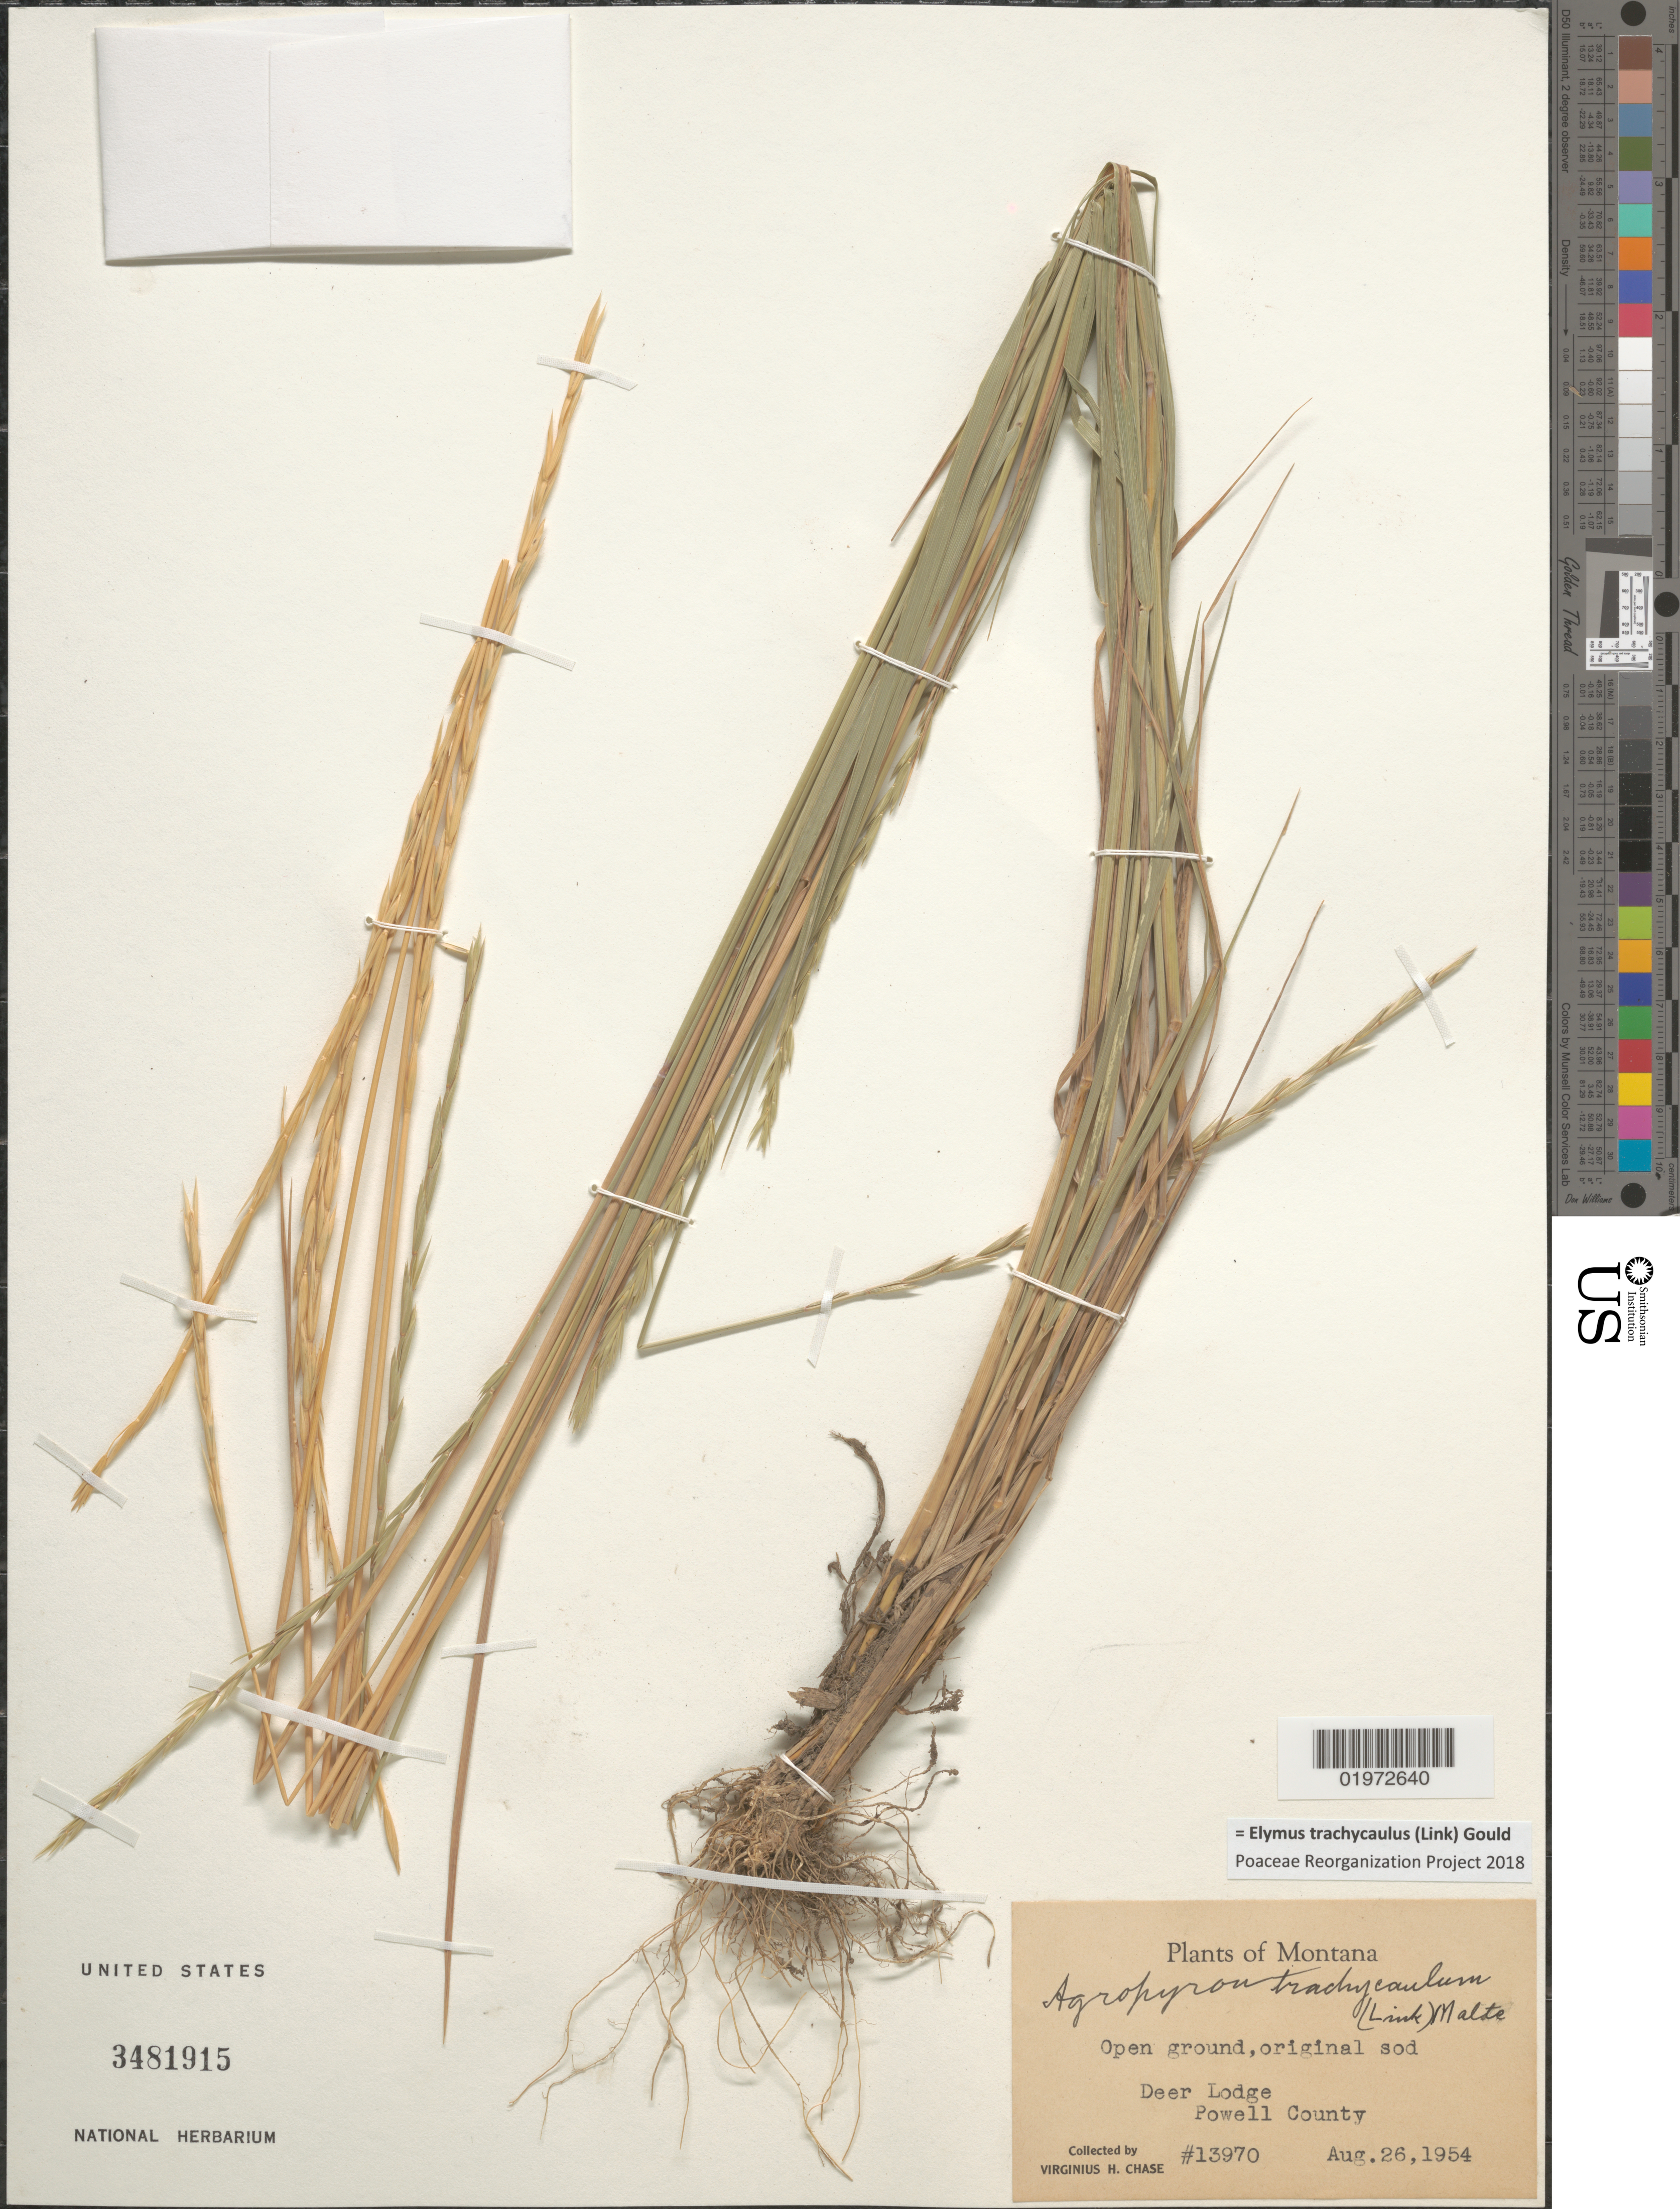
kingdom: Plantae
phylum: Tracheophyta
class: Liliopsida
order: Poales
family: Poaceae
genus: Elymus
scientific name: Elymus trachycaulus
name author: (Link) Gould ex Shinners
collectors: V. H. Chase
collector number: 13970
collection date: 1954-08-26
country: United States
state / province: Montana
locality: Open ground, original sod. Deer Lodge, Powell County.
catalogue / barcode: US 3481915